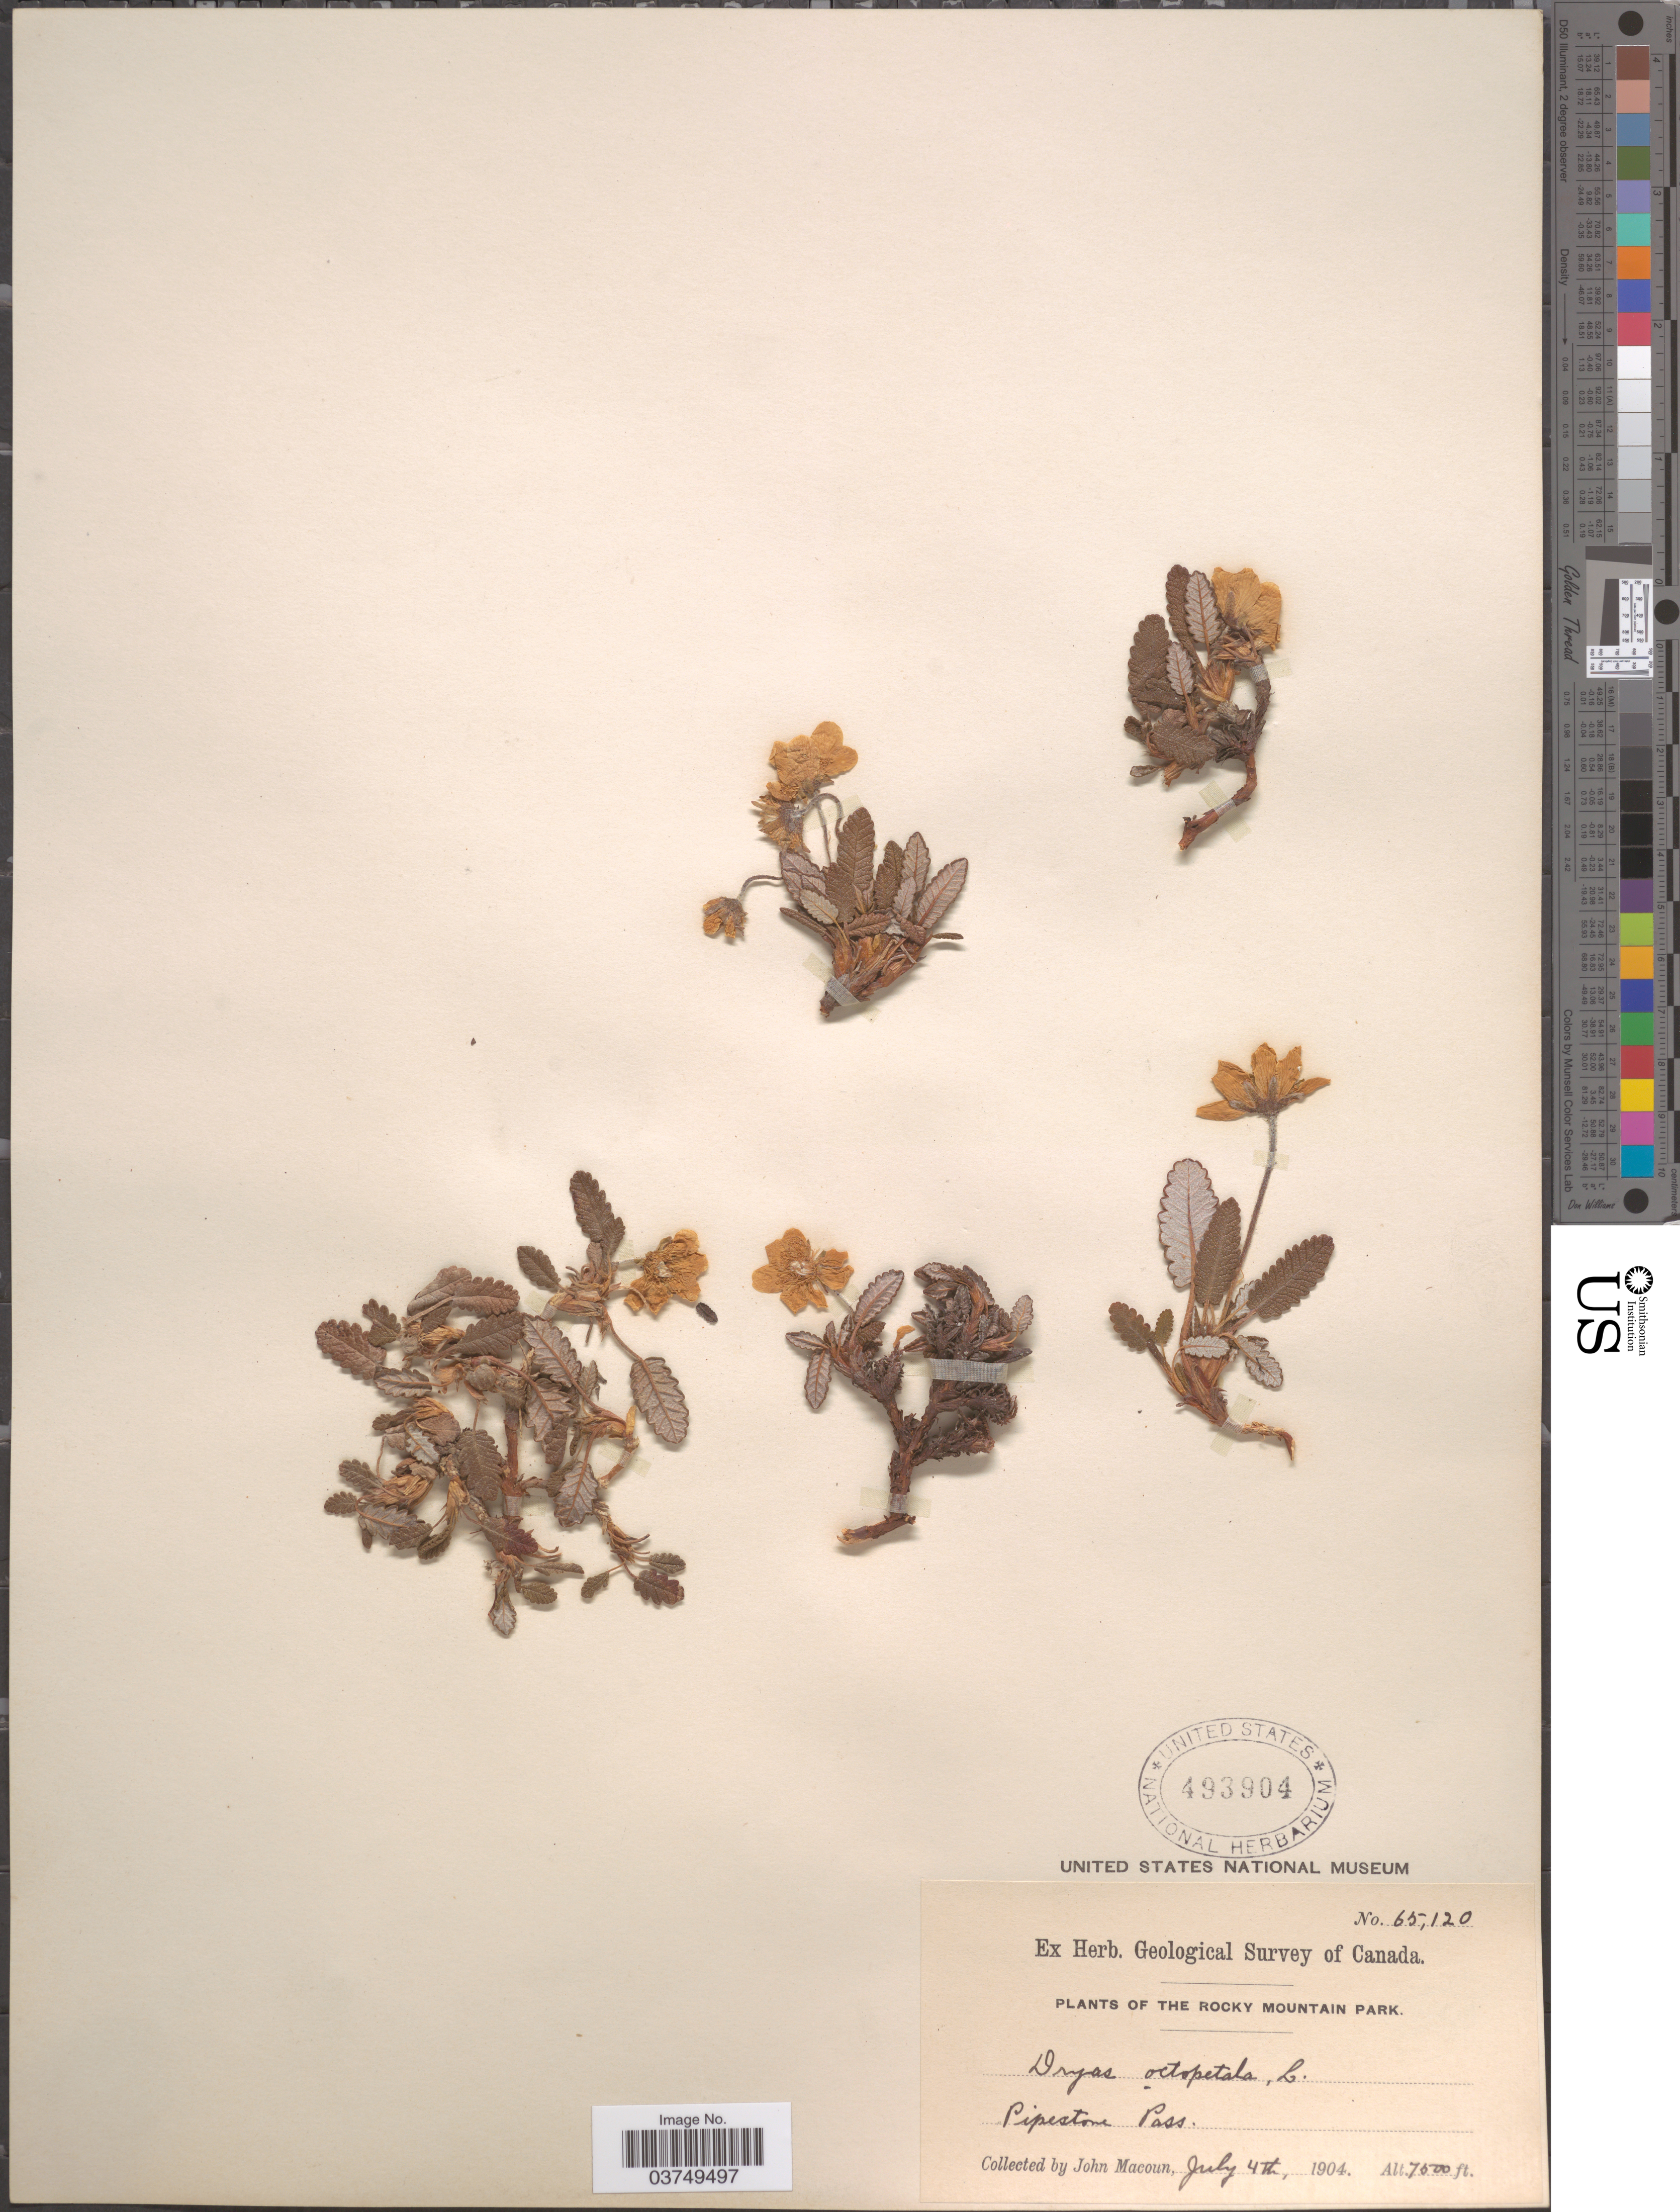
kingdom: Plantae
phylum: Tracheophyta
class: Magnoliopsida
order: Rosales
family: Rosaceae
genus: Dryas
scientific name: Dryas hookeriana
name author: Juz.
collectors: J. Macoun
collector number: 65120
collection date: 1904-07-04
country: Canada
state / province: Alberta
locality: Rocky Mountain Park. Pipestone Pass.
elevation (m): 2286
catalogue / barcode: US 493904